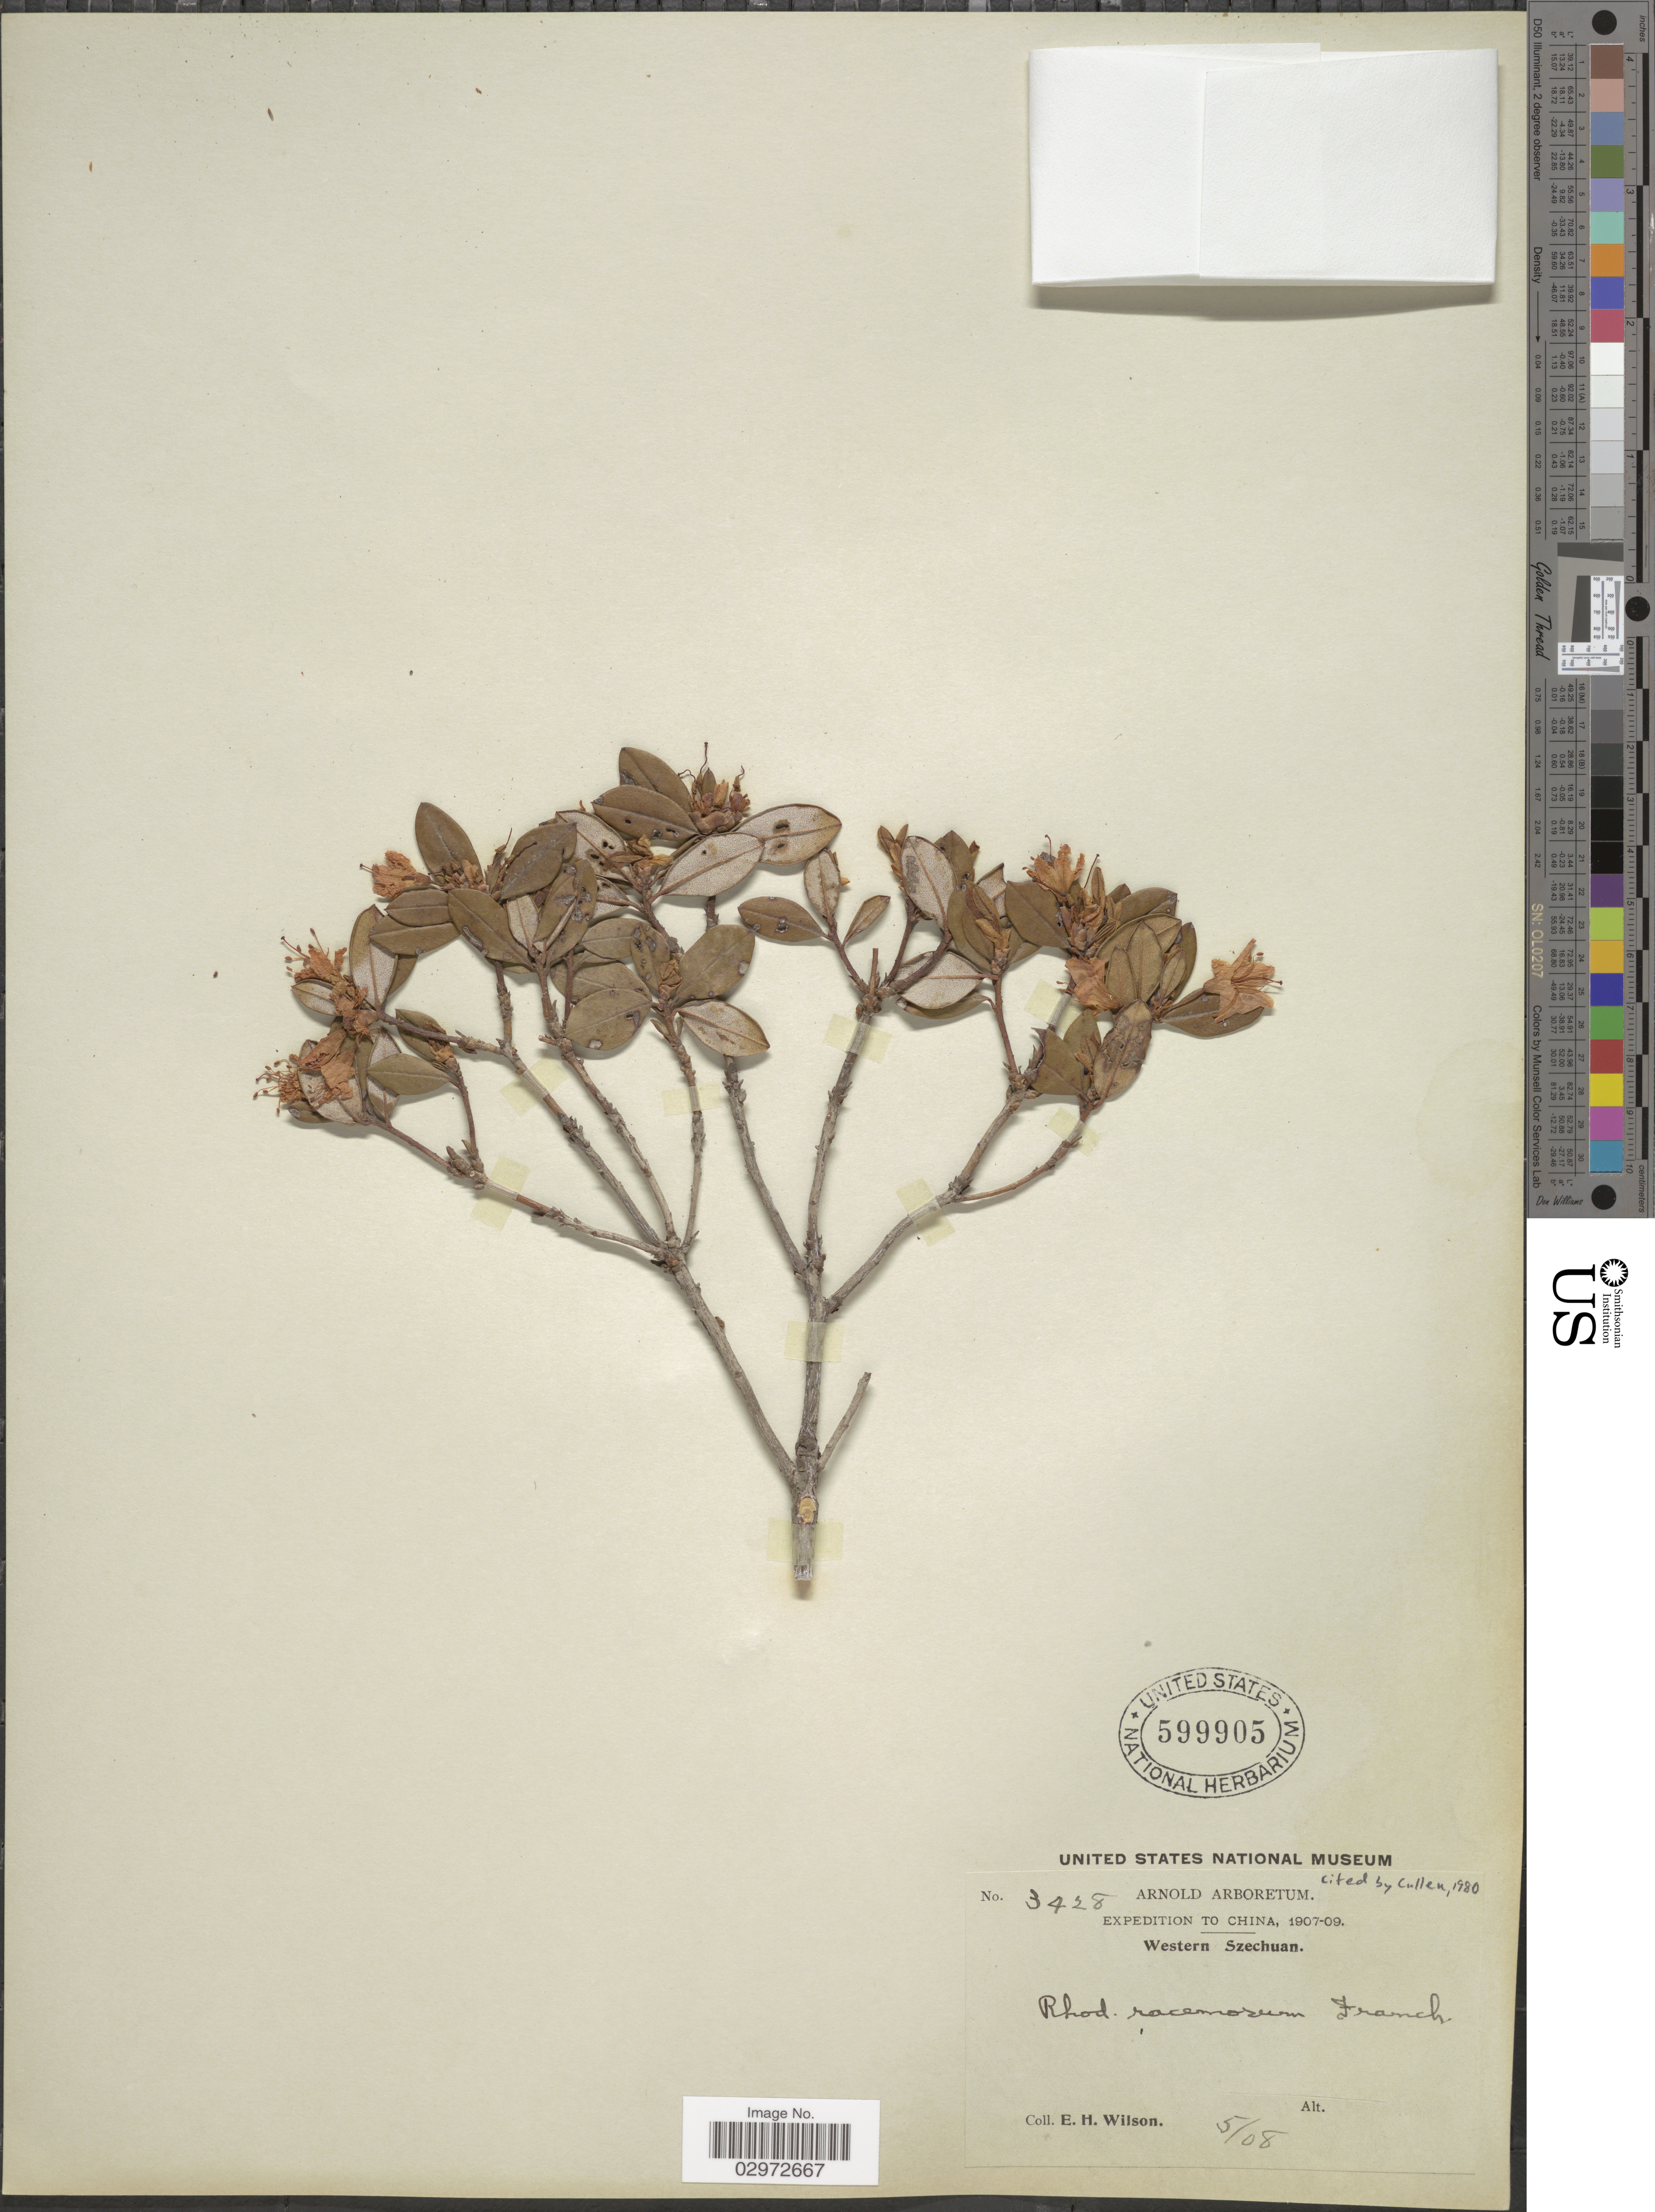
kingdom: Plantae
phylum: Tracheophyta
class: Magnoliopsida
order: Ericales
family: Ericaceae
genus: Rhododendron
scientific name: Rhododendron racemosum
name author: Franch.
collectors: E. Wilson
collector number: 3428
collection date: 1908-05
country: China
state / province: Sichuan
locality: Western Szechuan.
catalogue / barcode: US 599905